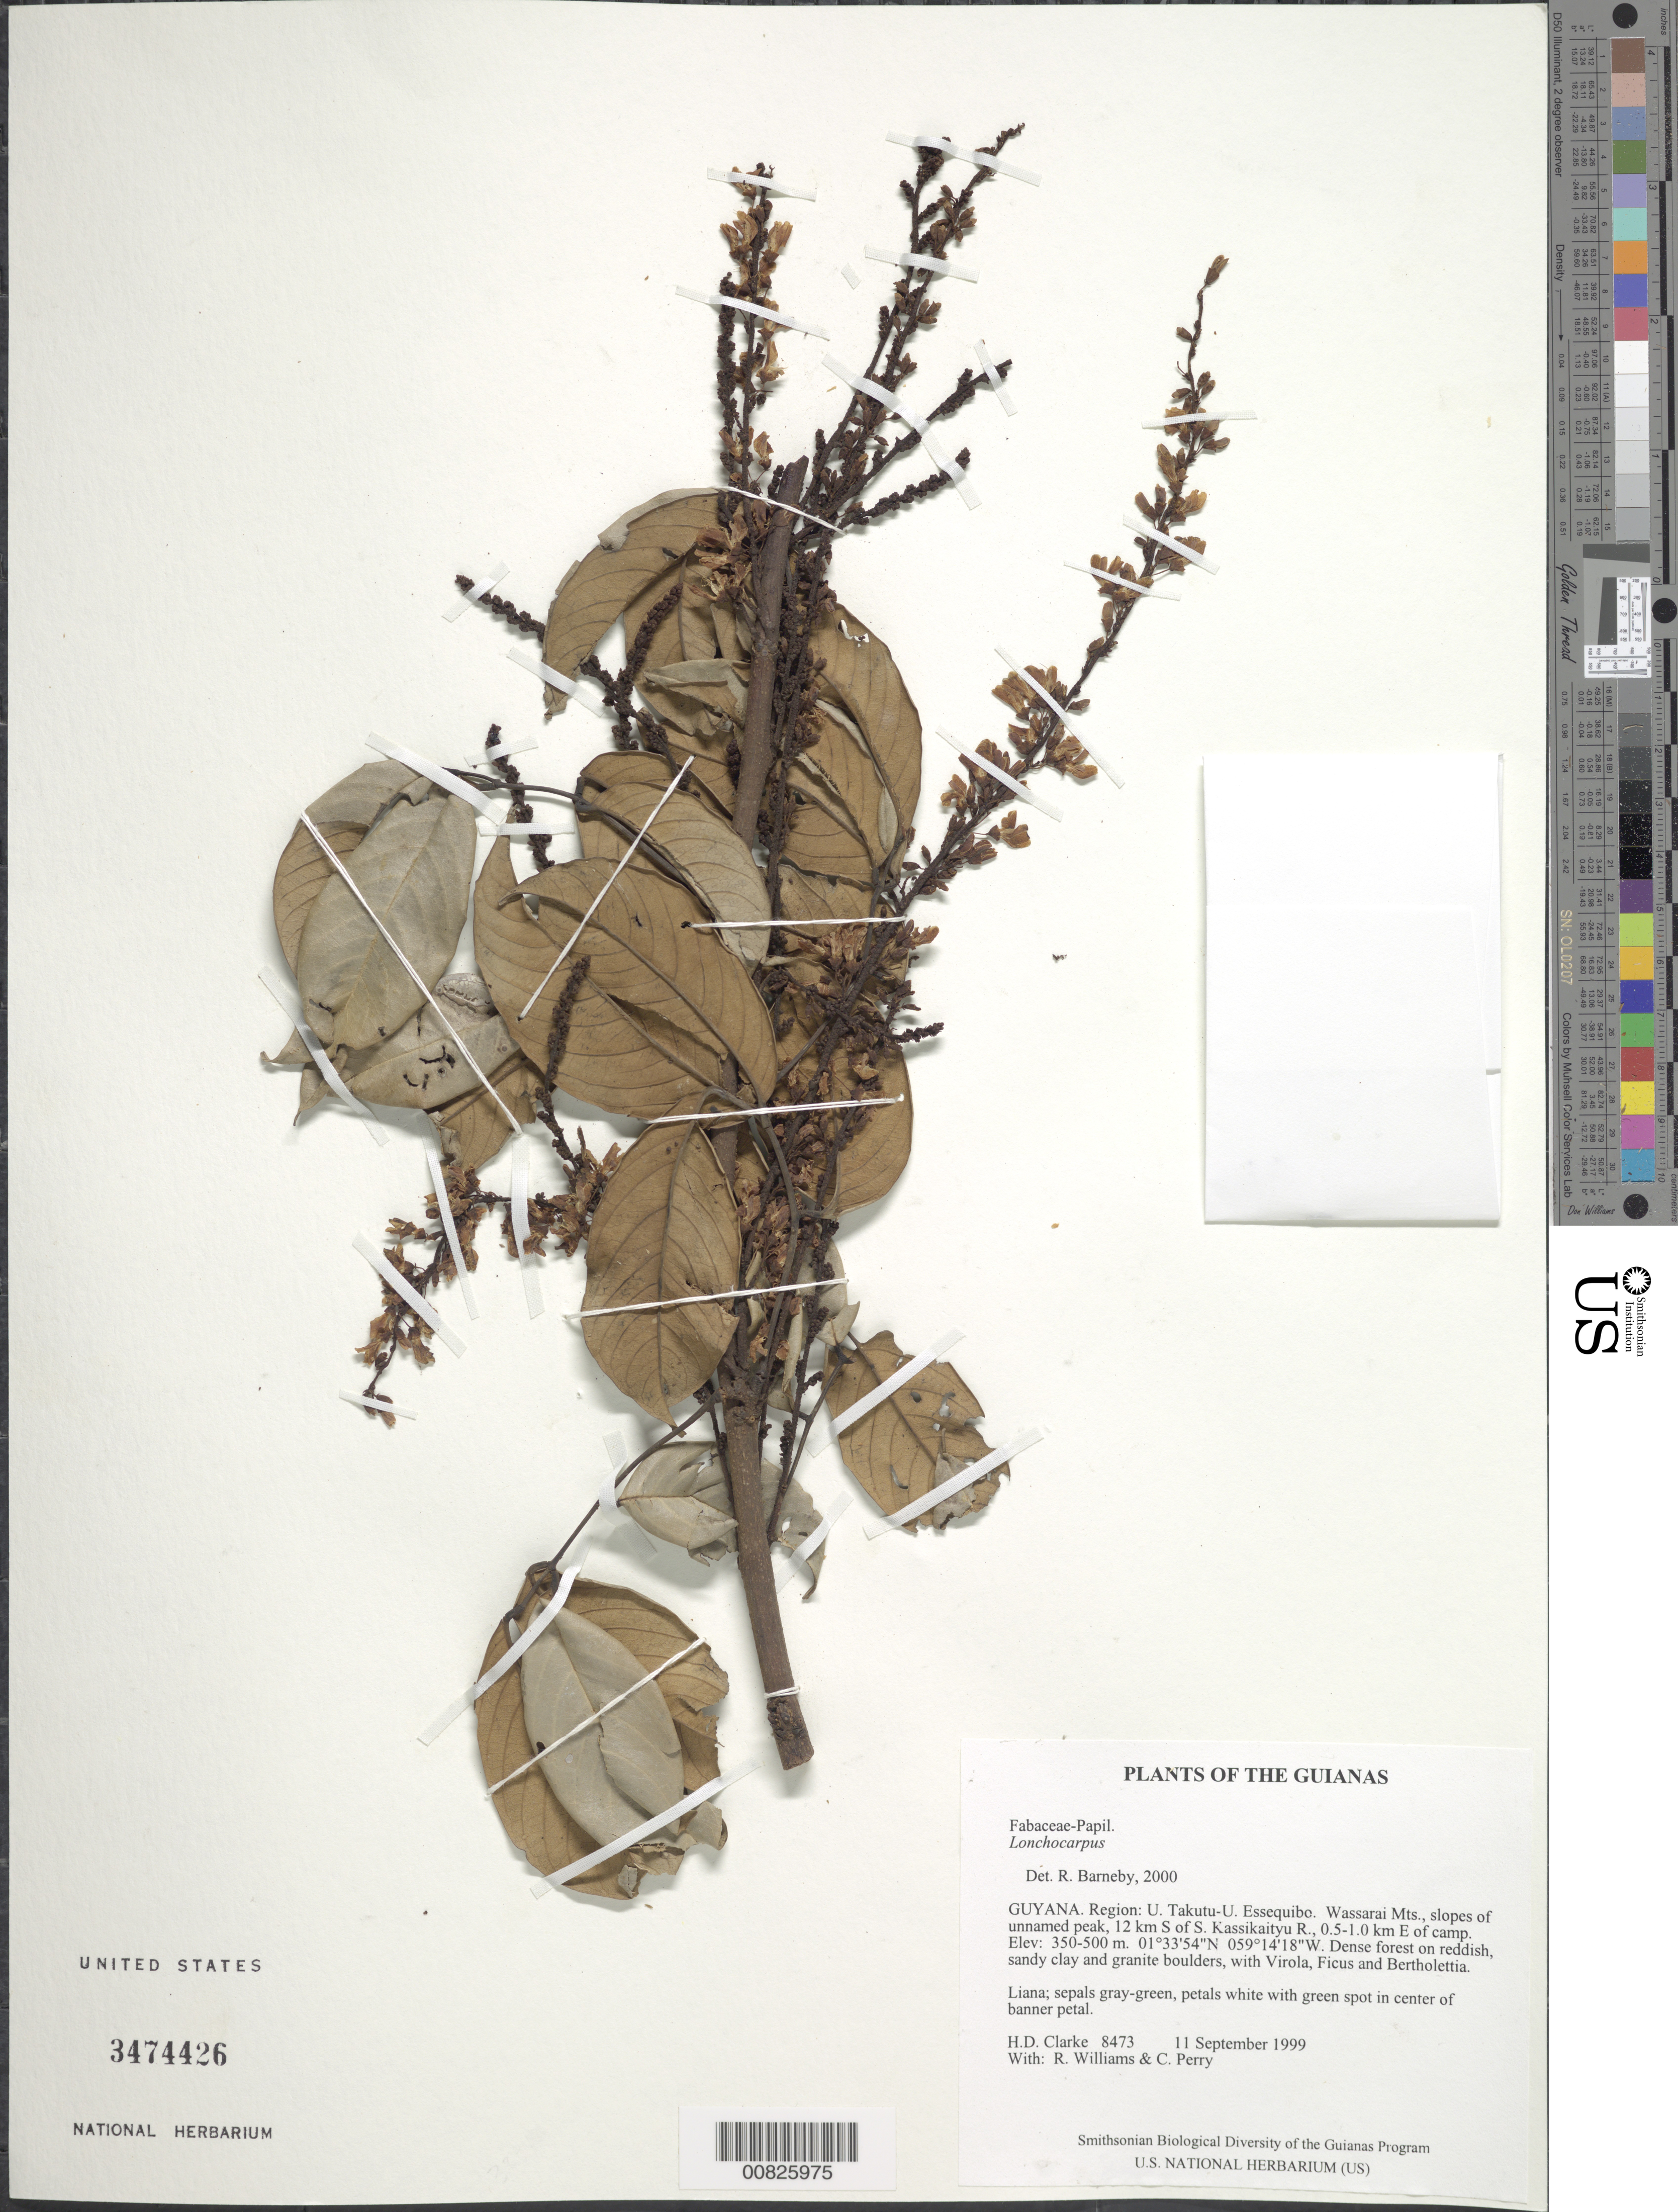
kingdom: Plantae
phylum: Tracheophyta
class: Magnoliopsida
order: Fabales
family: Fabaceae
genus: Lonchocarpus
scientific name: Lonchocarpus sp.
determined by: Barneby, Rupert C., (NY)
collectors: H. D. Clarke, R. Williams & C. Perry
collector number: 8473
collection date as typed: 11 September 1999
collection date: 1999-09-11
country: Guyana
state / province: U. Takutu-U. Essequibo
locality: Wassarai Mts., slopes of unnamed peak, 12 km S of S. Kassikaityu R., 0.5-1.0 km E of camp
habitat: Dense forest on reddish, sandy clay and granite boulders, with Virola, Ficus and Bertholettia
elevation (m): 350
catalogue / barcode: US 3474426